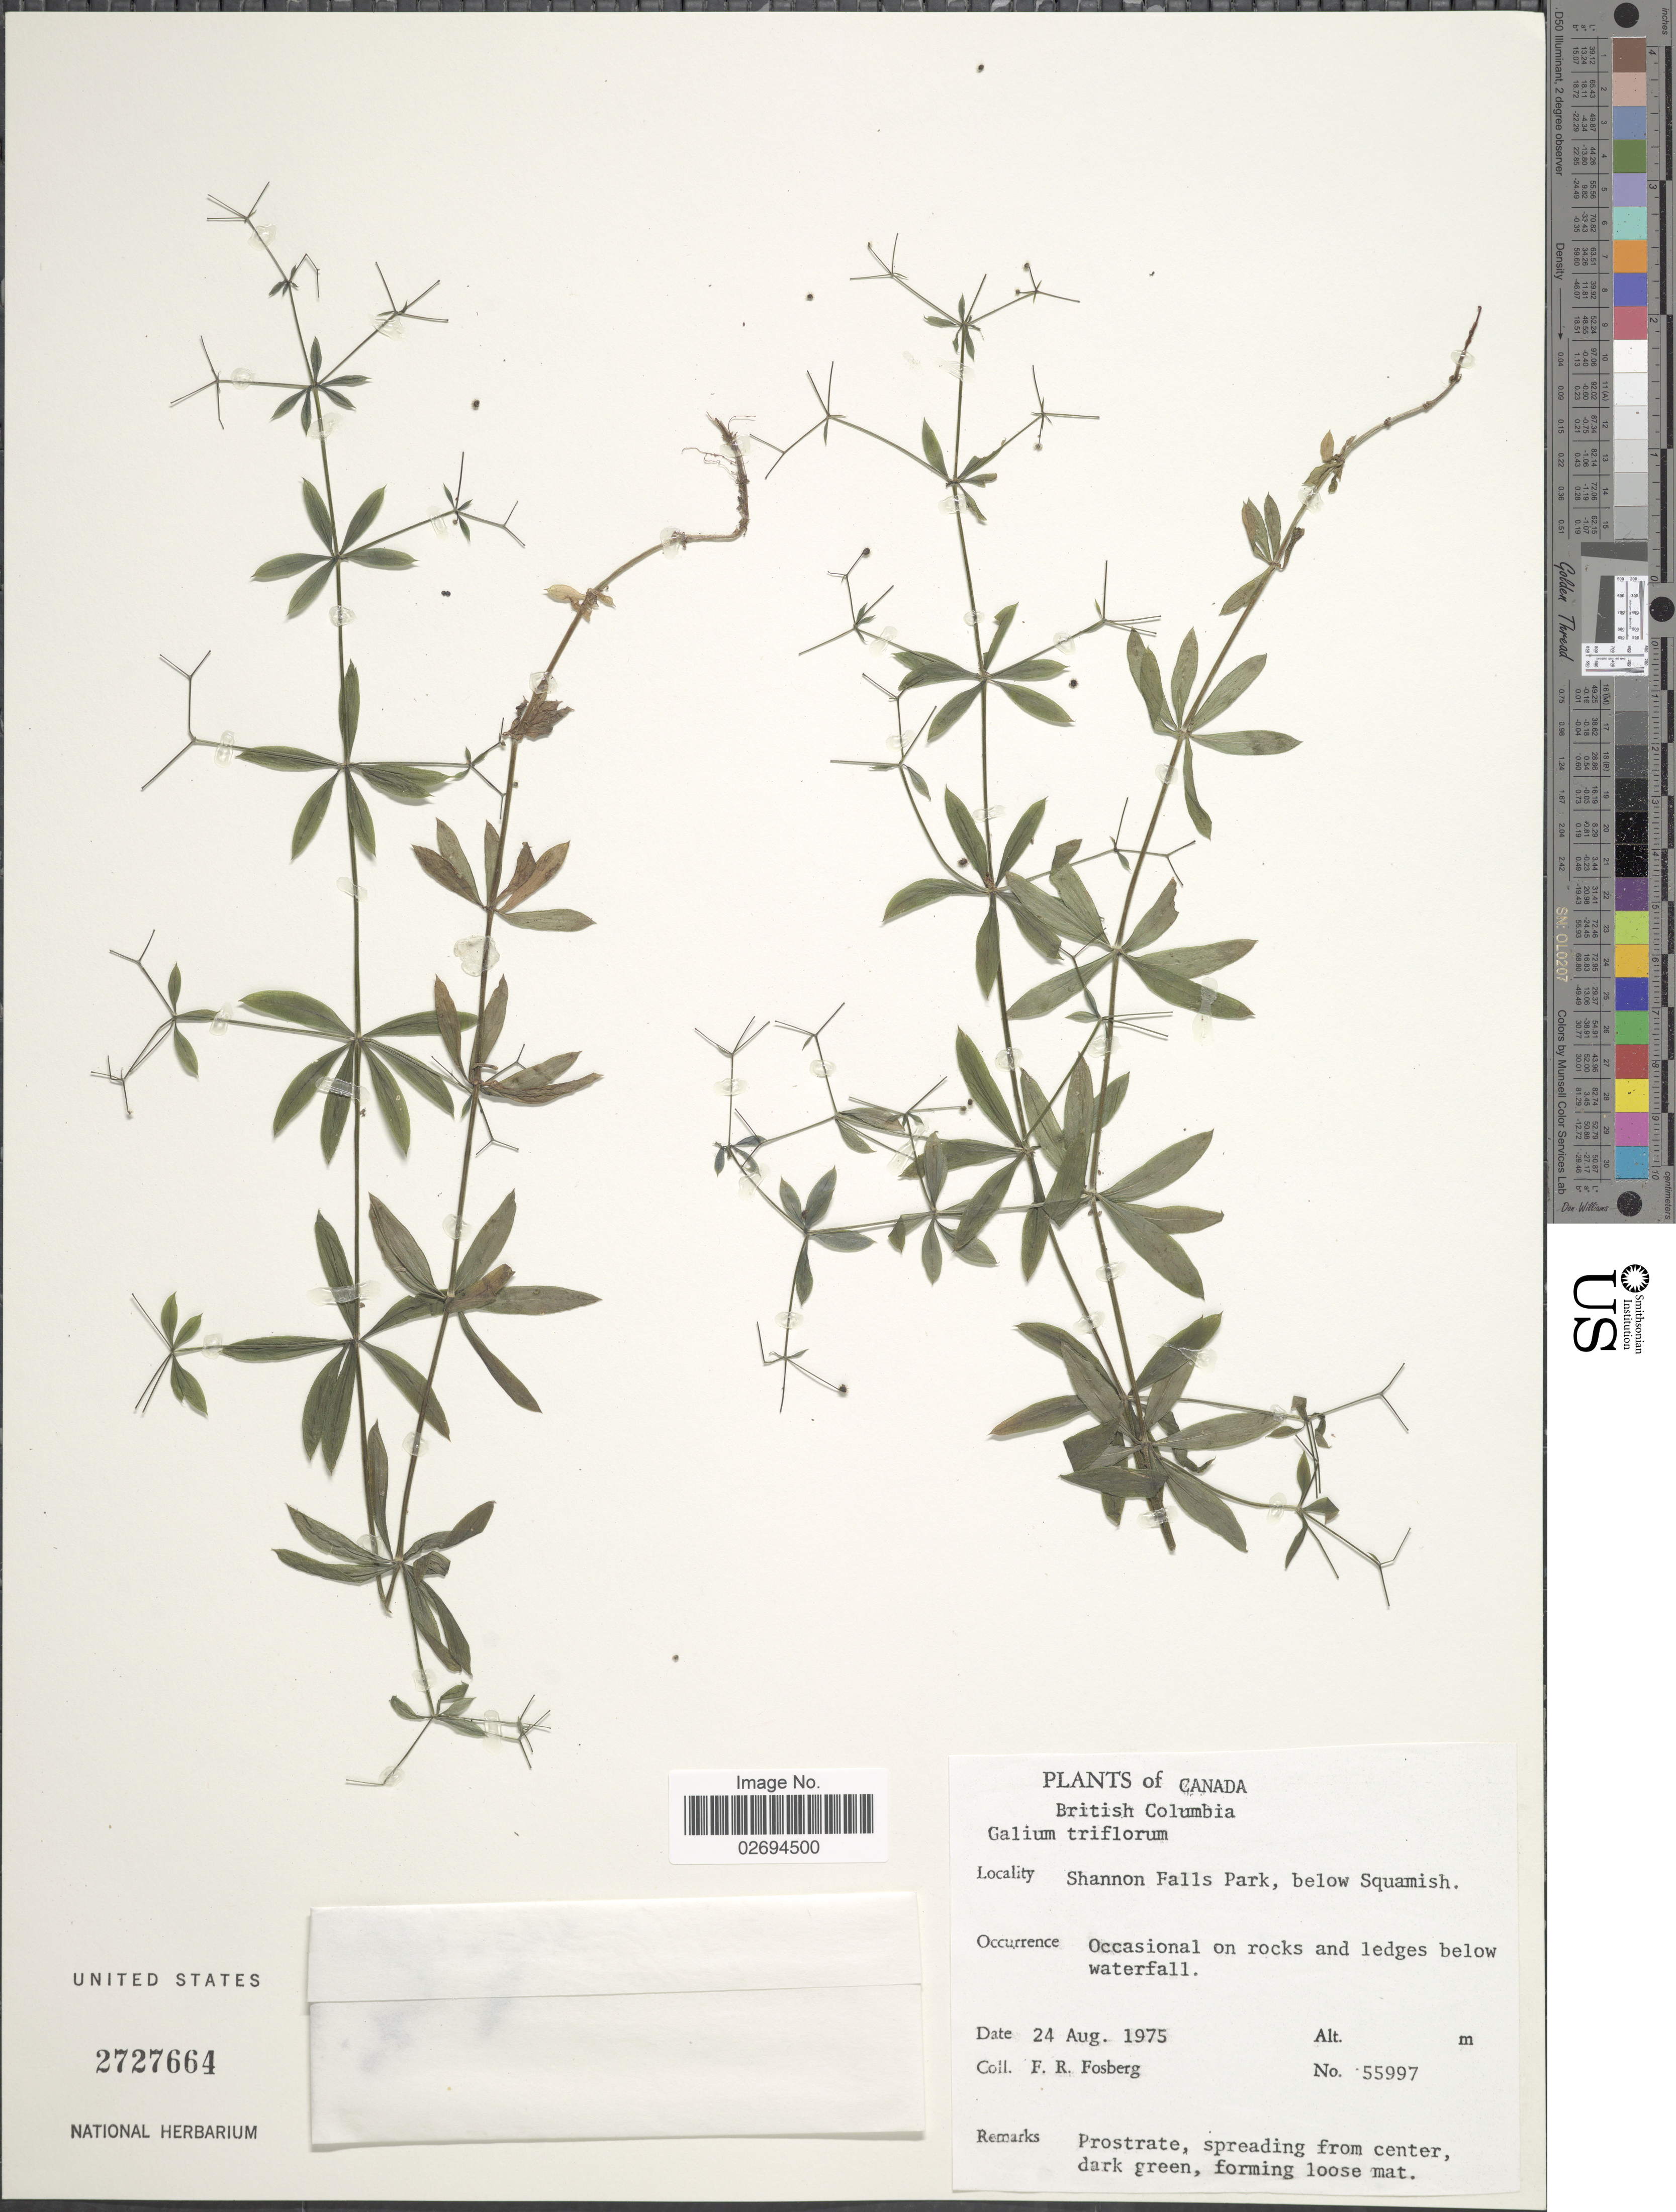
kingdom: Plantae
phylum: Tracheophyta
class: Magnoliopsida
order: Gentianales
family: Rubiaceae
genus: Galium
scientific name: Galium triflorum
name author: Michx.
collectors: F. R. Fosberg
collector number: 55997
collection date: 1975-08-24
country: Canada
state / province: British Columbia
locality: Shannon Falls Park, below Squamish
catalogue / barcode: US 2727664